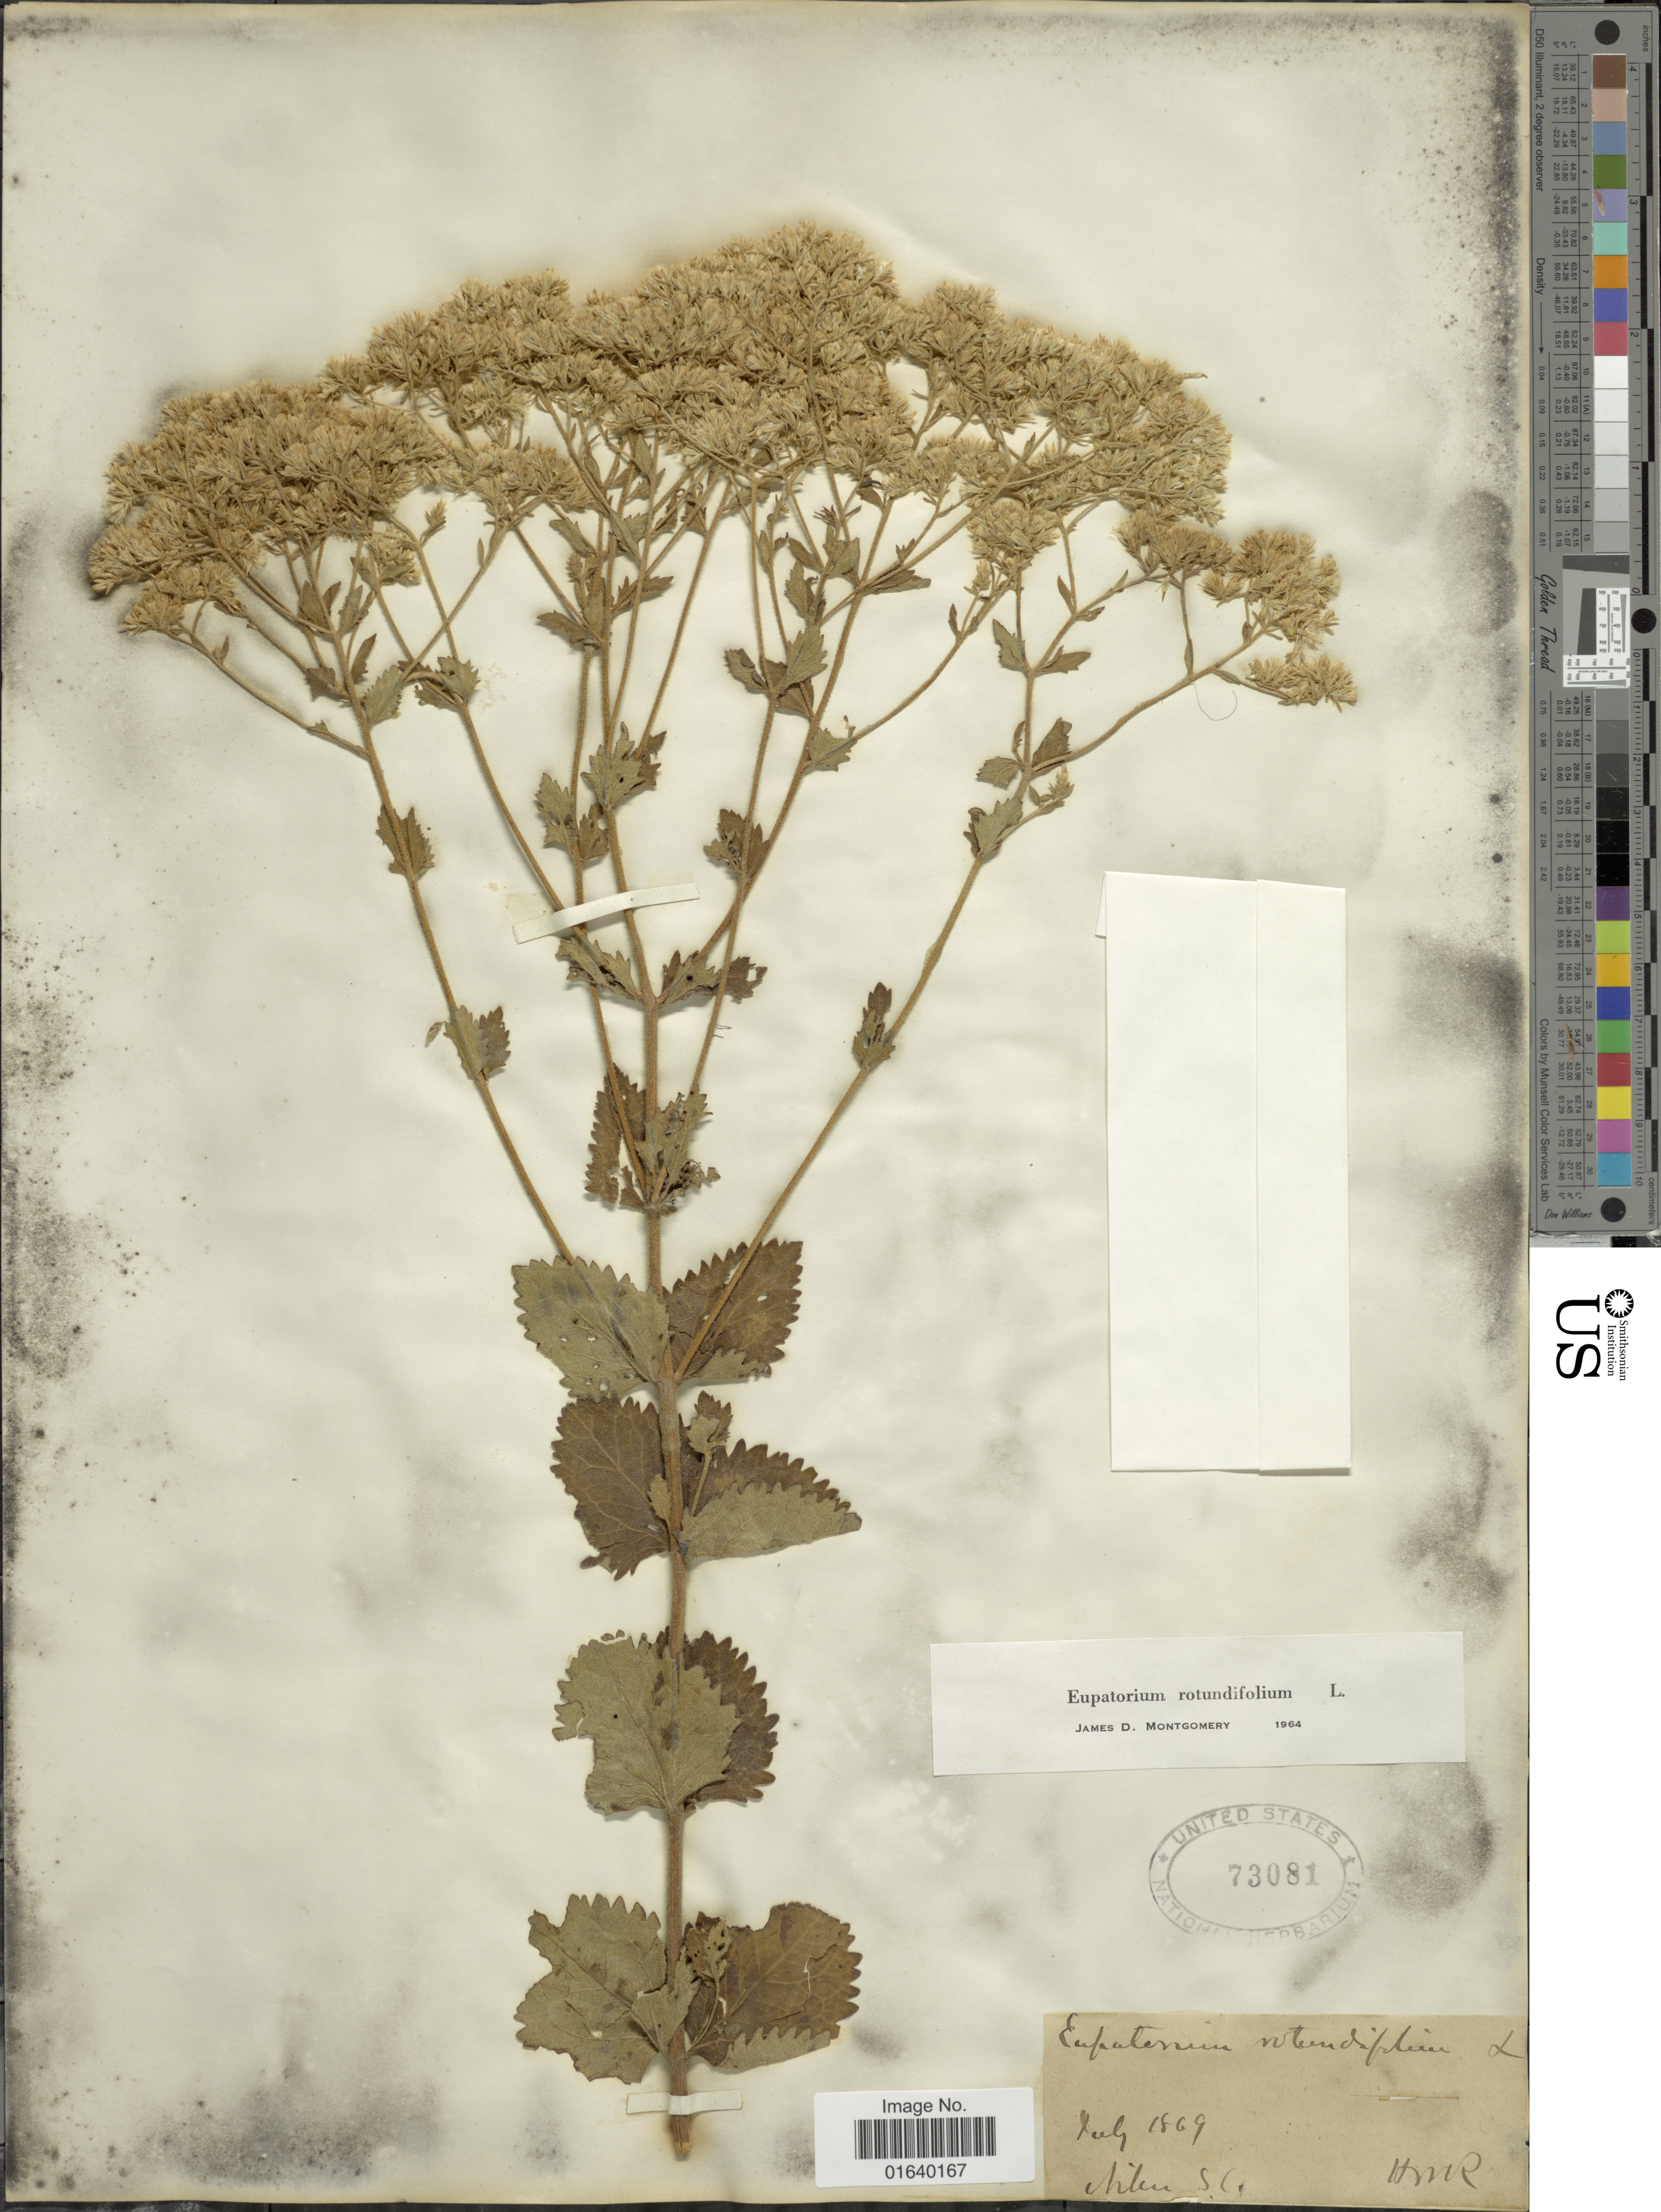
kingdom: Plantae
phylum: Tracheophyta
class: Magnoliopsida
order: Asterales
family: Asteraceae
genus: Eupatorium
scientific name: Eupatorium rotundifolium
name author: L.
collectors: H. M. R.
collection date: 1869-07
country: United States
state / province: South Carolina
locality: Aiken.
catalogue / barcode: US 73081